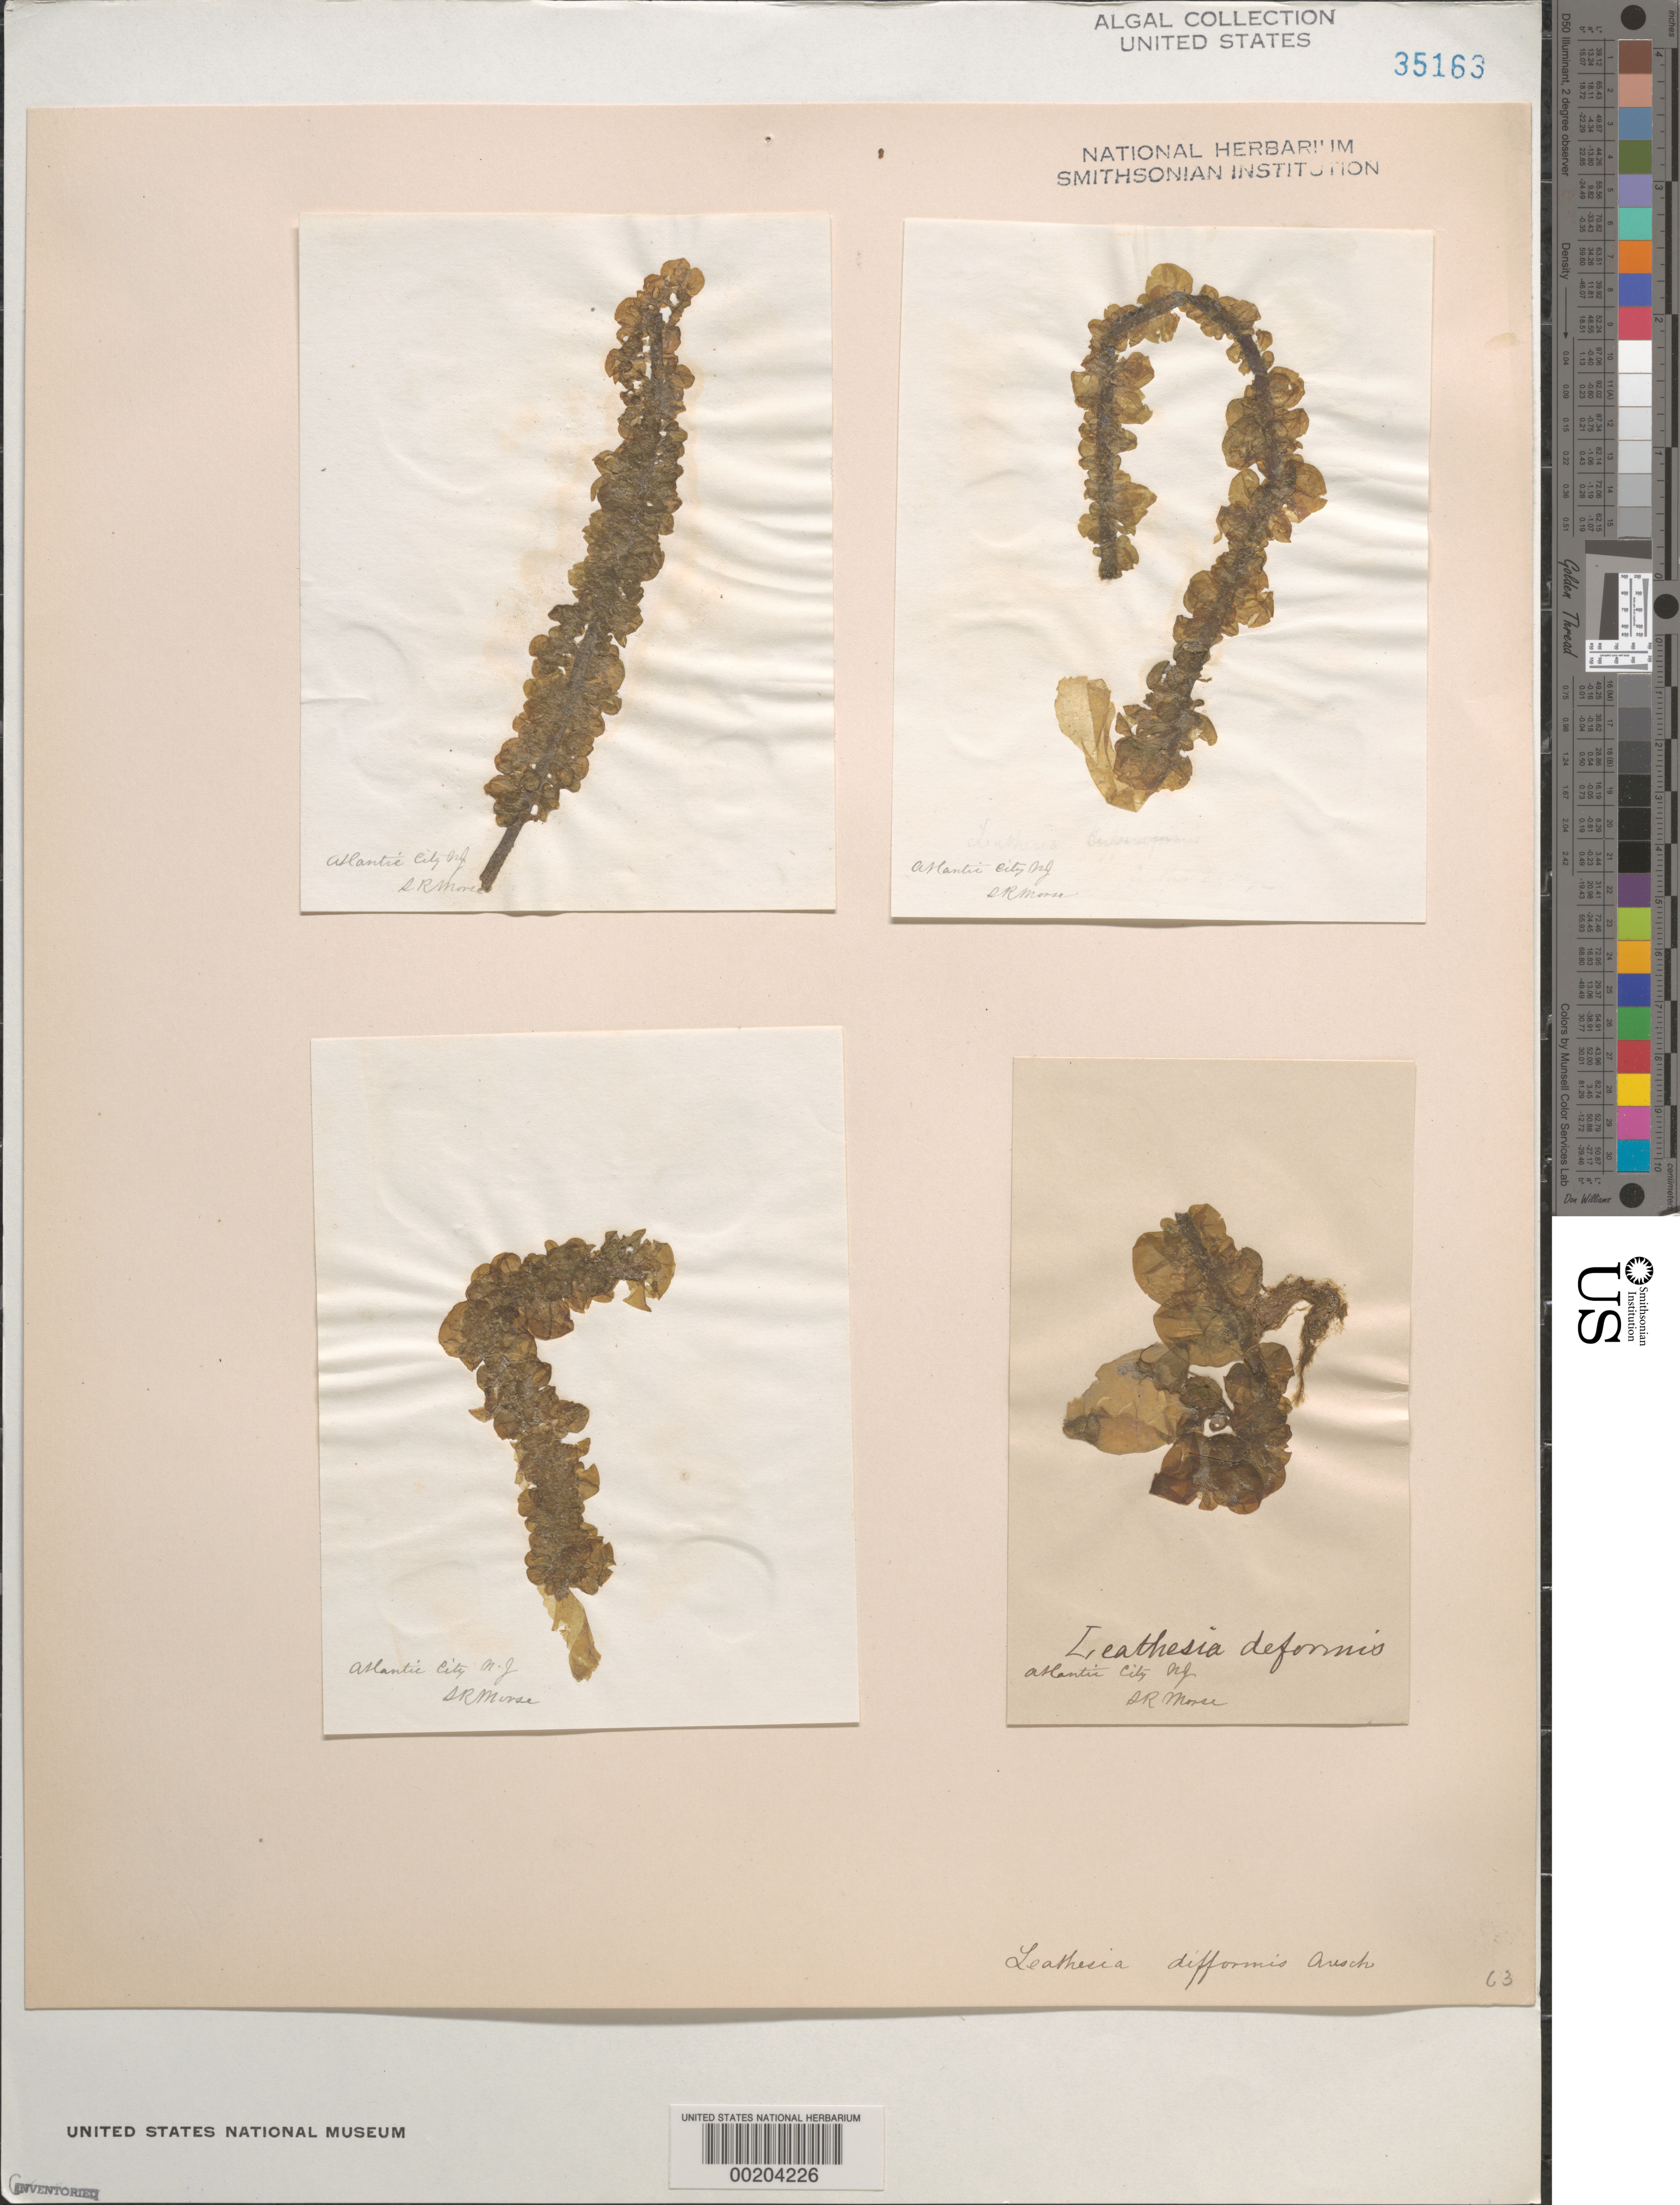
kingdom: Chromista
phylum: Ochrophyta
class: Phaeophyceae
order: Ectocarpales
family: Chordariaceae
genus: Leathesia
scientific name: Leathesia difformis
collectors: S. Morse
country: United States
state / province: New Jersey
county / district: Atlantic County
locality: Atlantic City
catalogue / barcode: US 35163